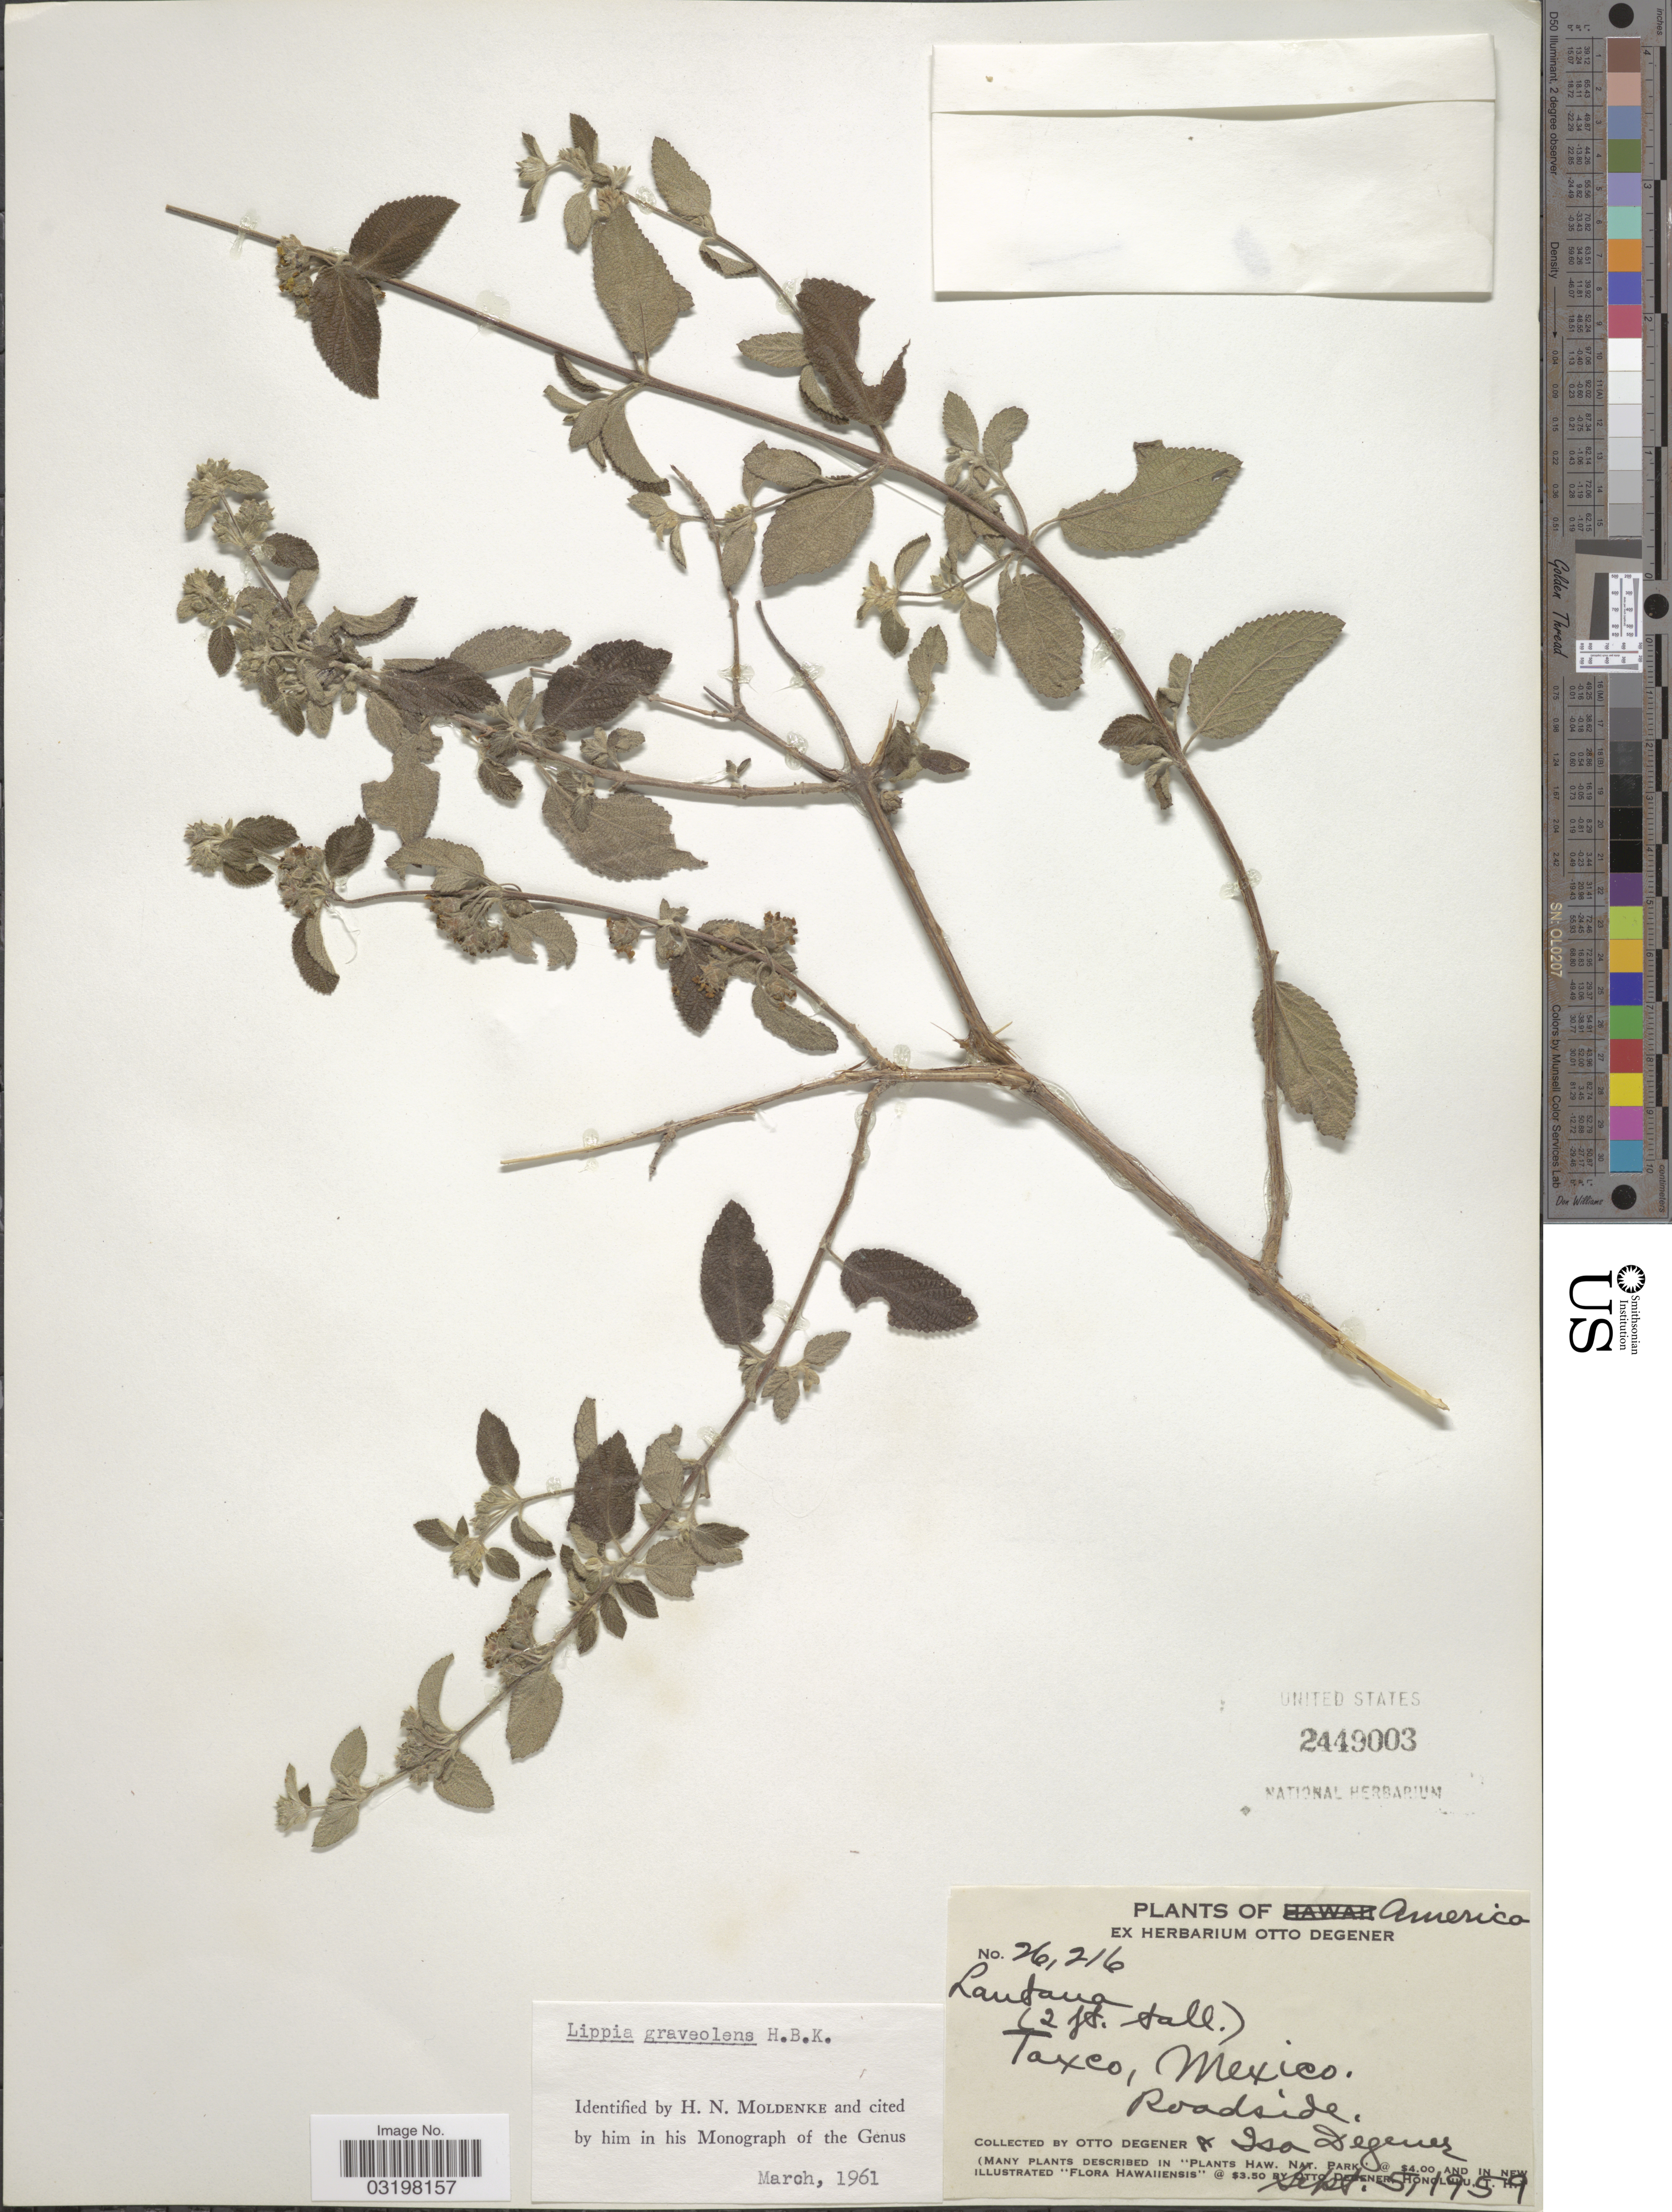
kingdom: Plantae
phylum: Tracheophyta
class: Magnoliopsida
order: Lamiales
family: Verbenaceae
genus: Lippia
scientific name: Lippia graveolens f. graveolens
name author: Kunth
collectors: O. Degener & I. Degener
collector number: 26216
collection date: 1959-09-05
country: Mexico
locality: Taxco.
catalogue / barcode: US 2449003